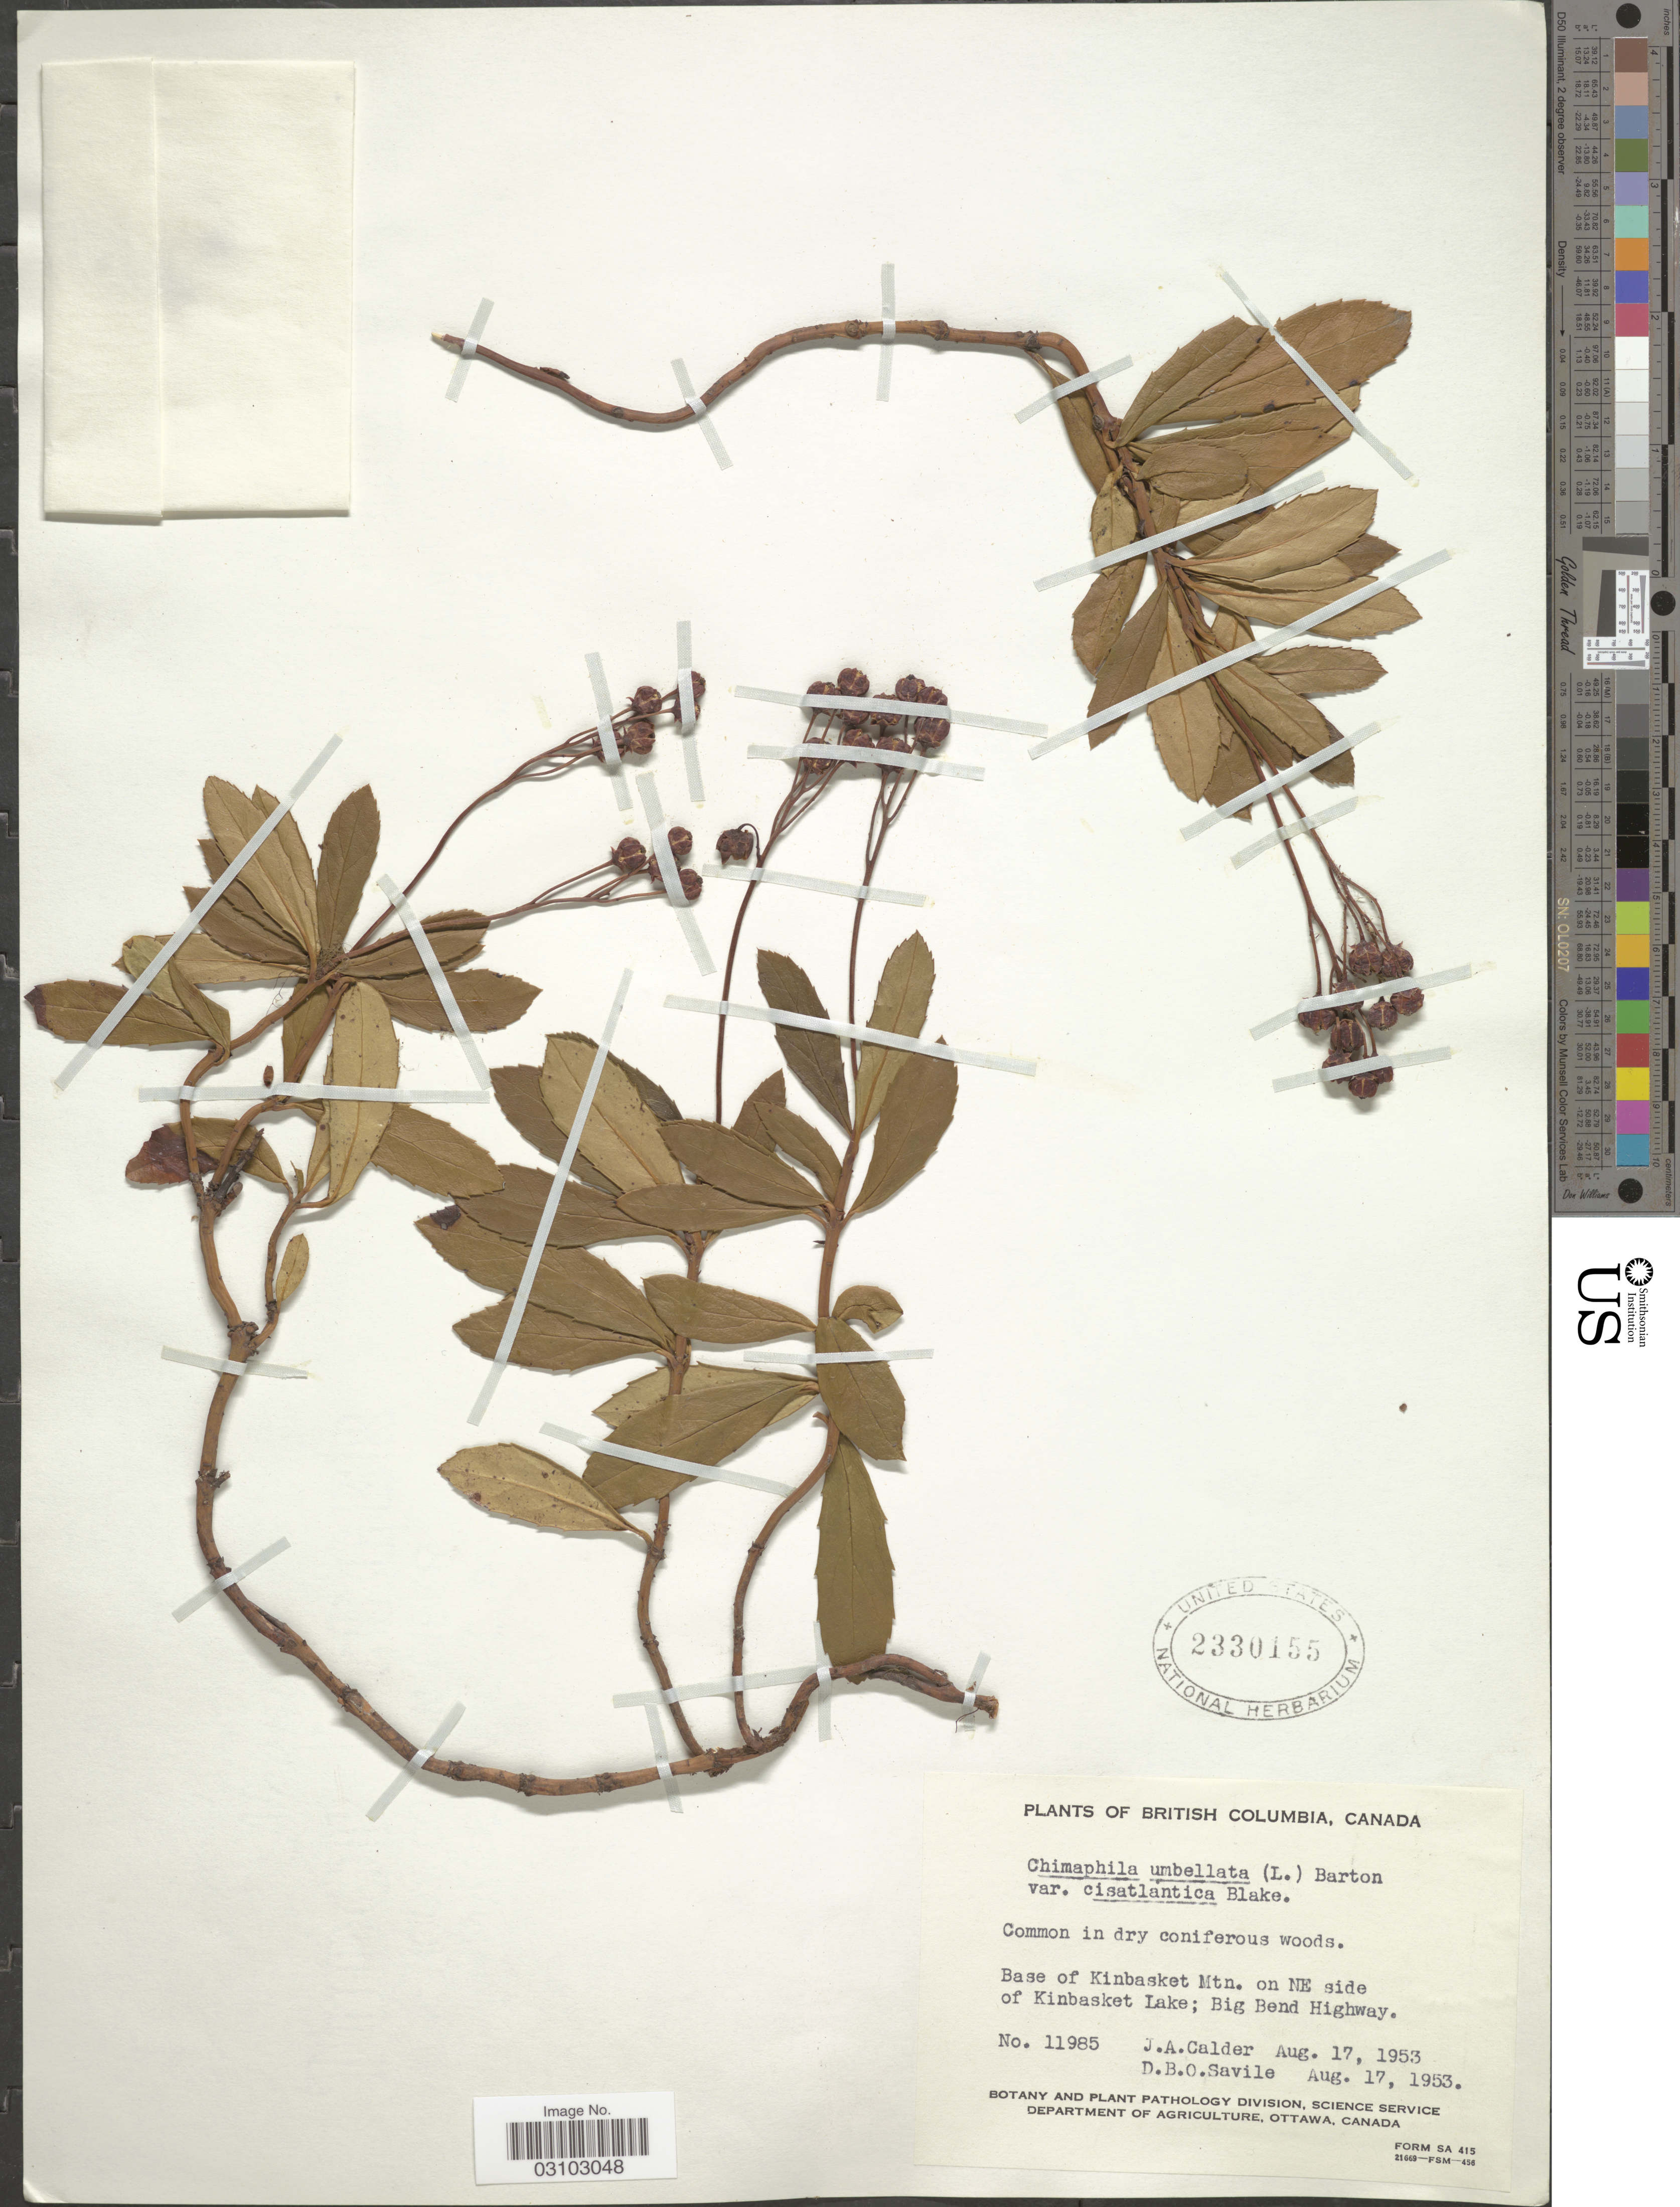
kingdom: Plantae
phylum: Tracheophyta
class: Magnoliopsida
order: Ericales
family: Ericaceae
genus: Chimaphila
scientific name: Chimaphila umbellata subsp. cisatlantica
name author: (S.F. Blake) Hultén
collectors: J. A. Calder & D. Savile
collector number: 11985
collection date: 1953-08-17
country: Canada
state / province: British Columbia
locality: Base of Kinbasket Mtn. on NE side of Kinbasket Lake; Big Hend Highway.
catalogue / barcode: US 2330155